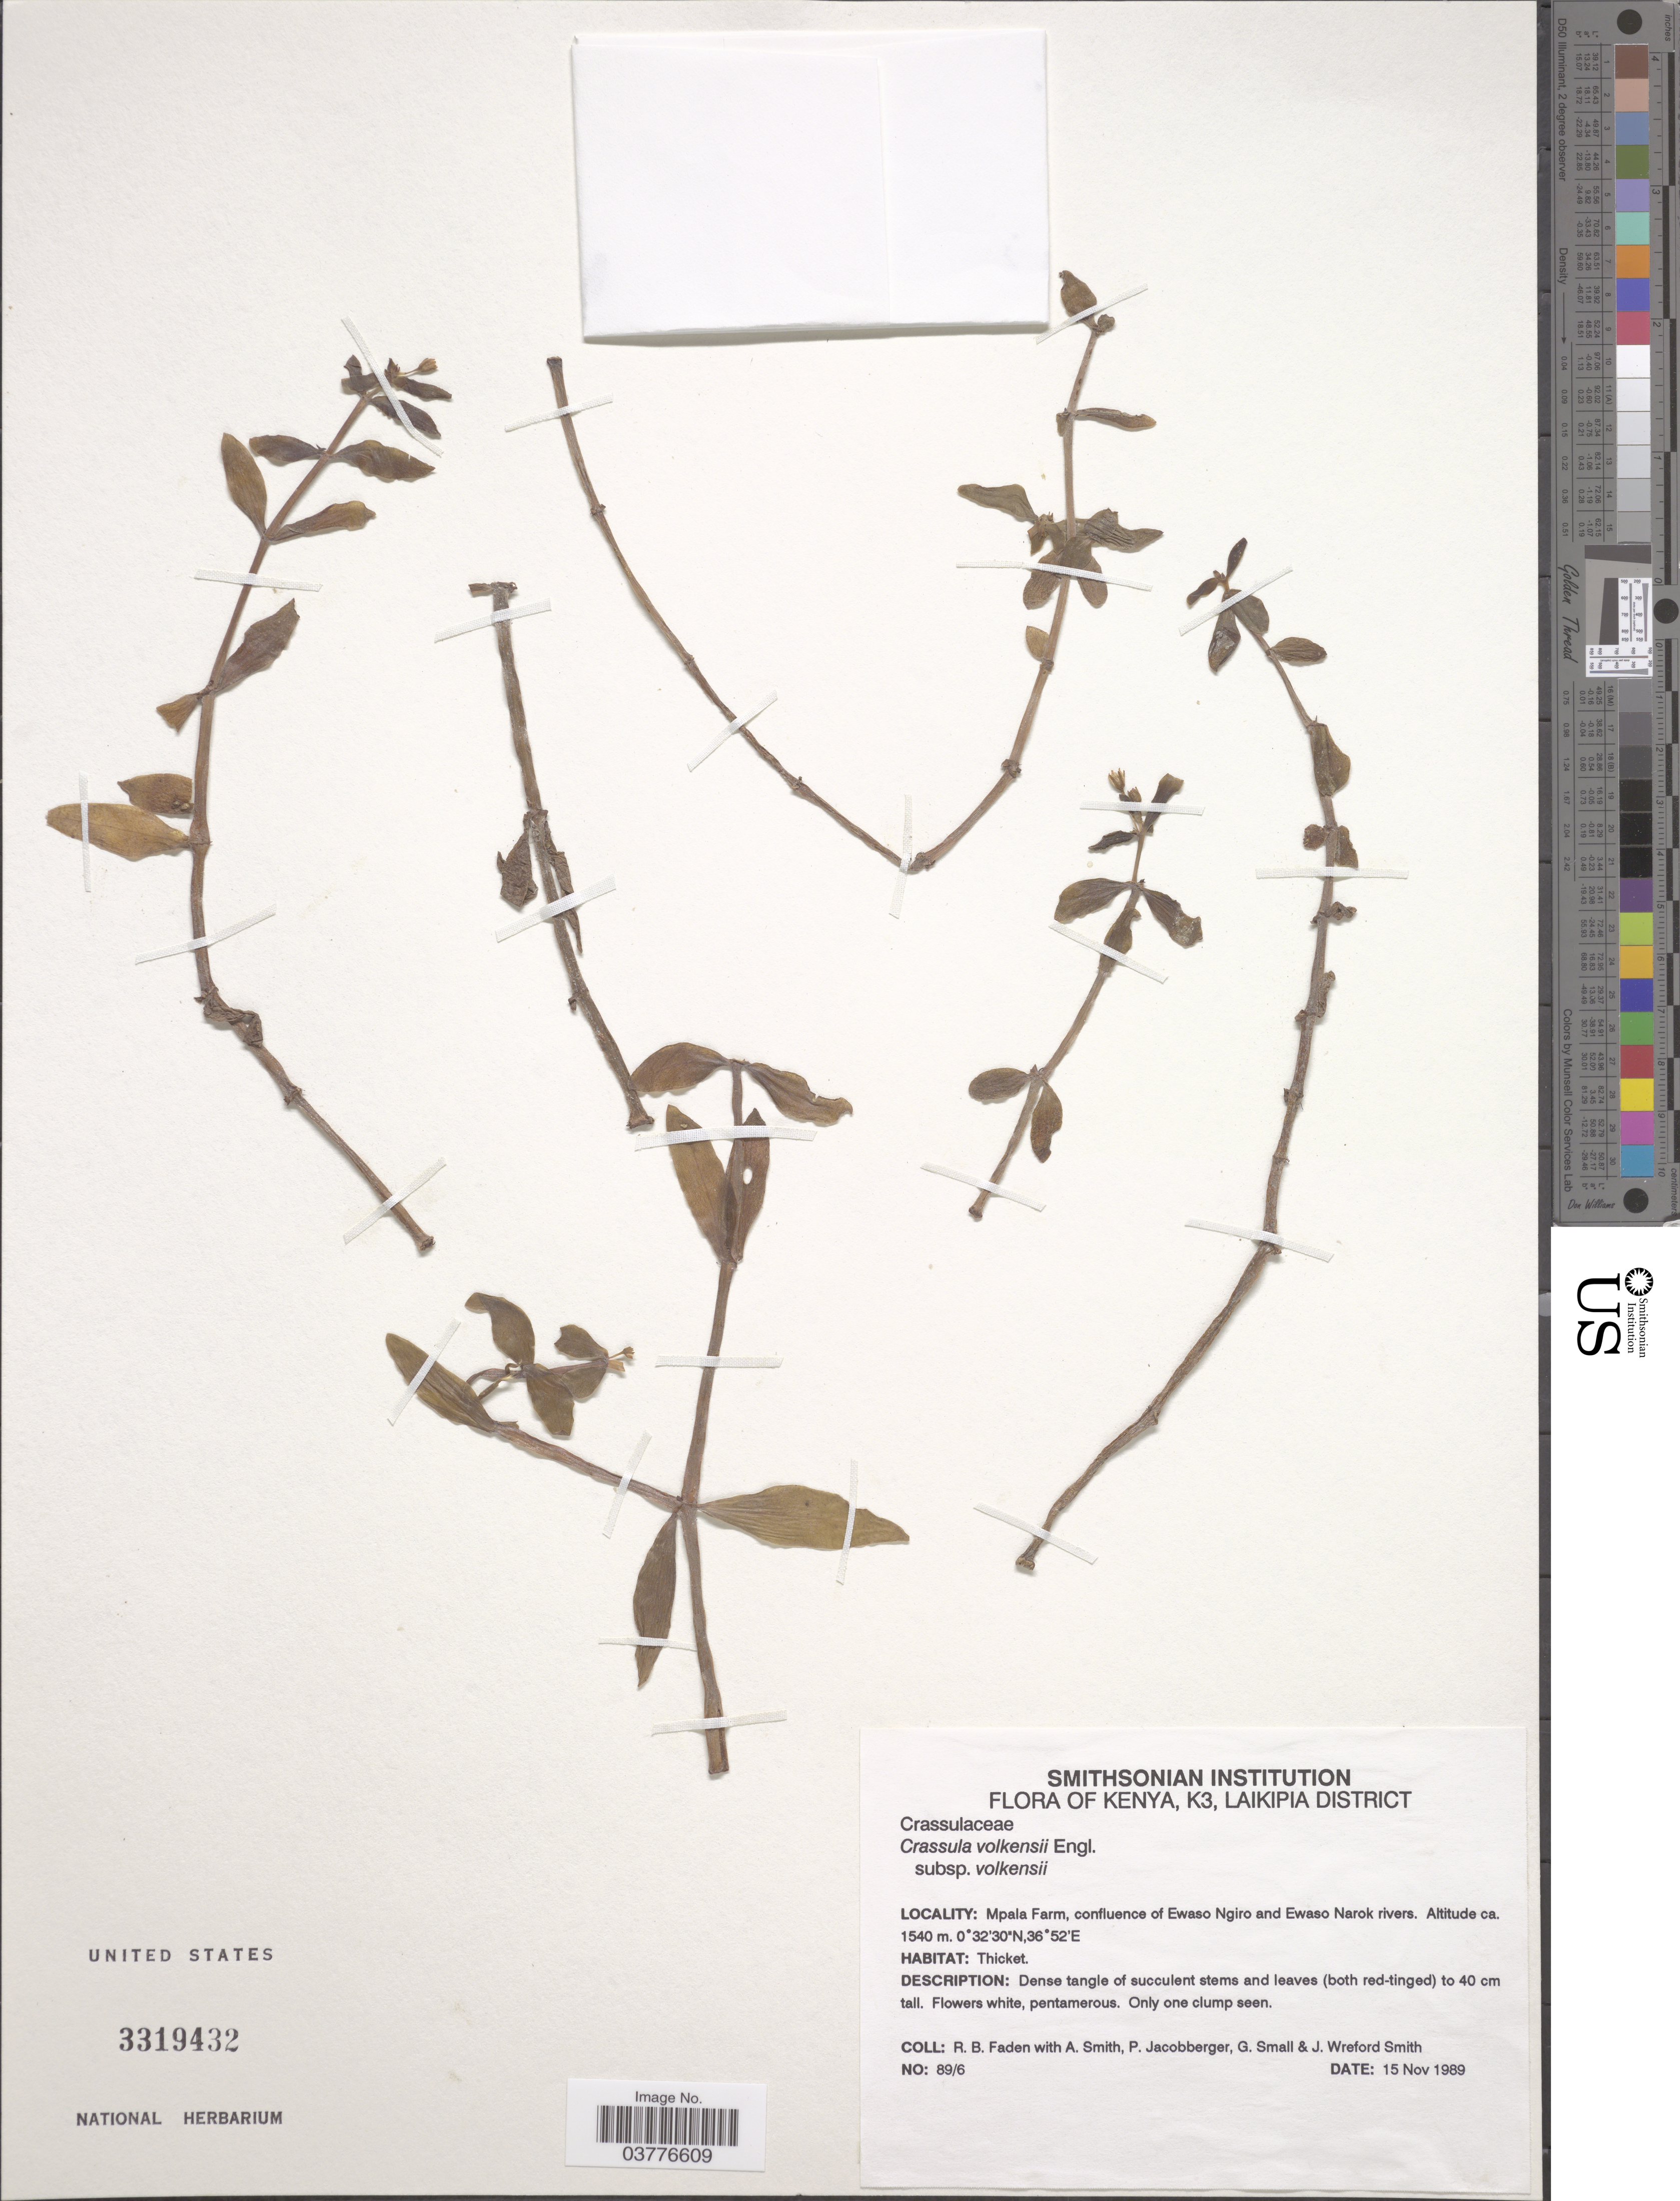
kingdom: Plantae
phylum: Tracheophyta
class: Magnoliopsida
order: Saxifragales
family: Crassulaceae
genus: Crassula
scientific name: Crassula volkensii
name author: Engl.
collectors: R. B. Faden, A. Smith, P. Jacobberger, G. Small & J. W. Smith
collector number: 89/6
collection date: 1989-11-15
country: Kenya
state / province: Laikipia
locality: K3, Laikipia District. Mpala Farm, confluence of Ewaso Ngiro and Ewaso Narok rivers.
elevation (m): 1540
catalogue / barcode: US 3319432